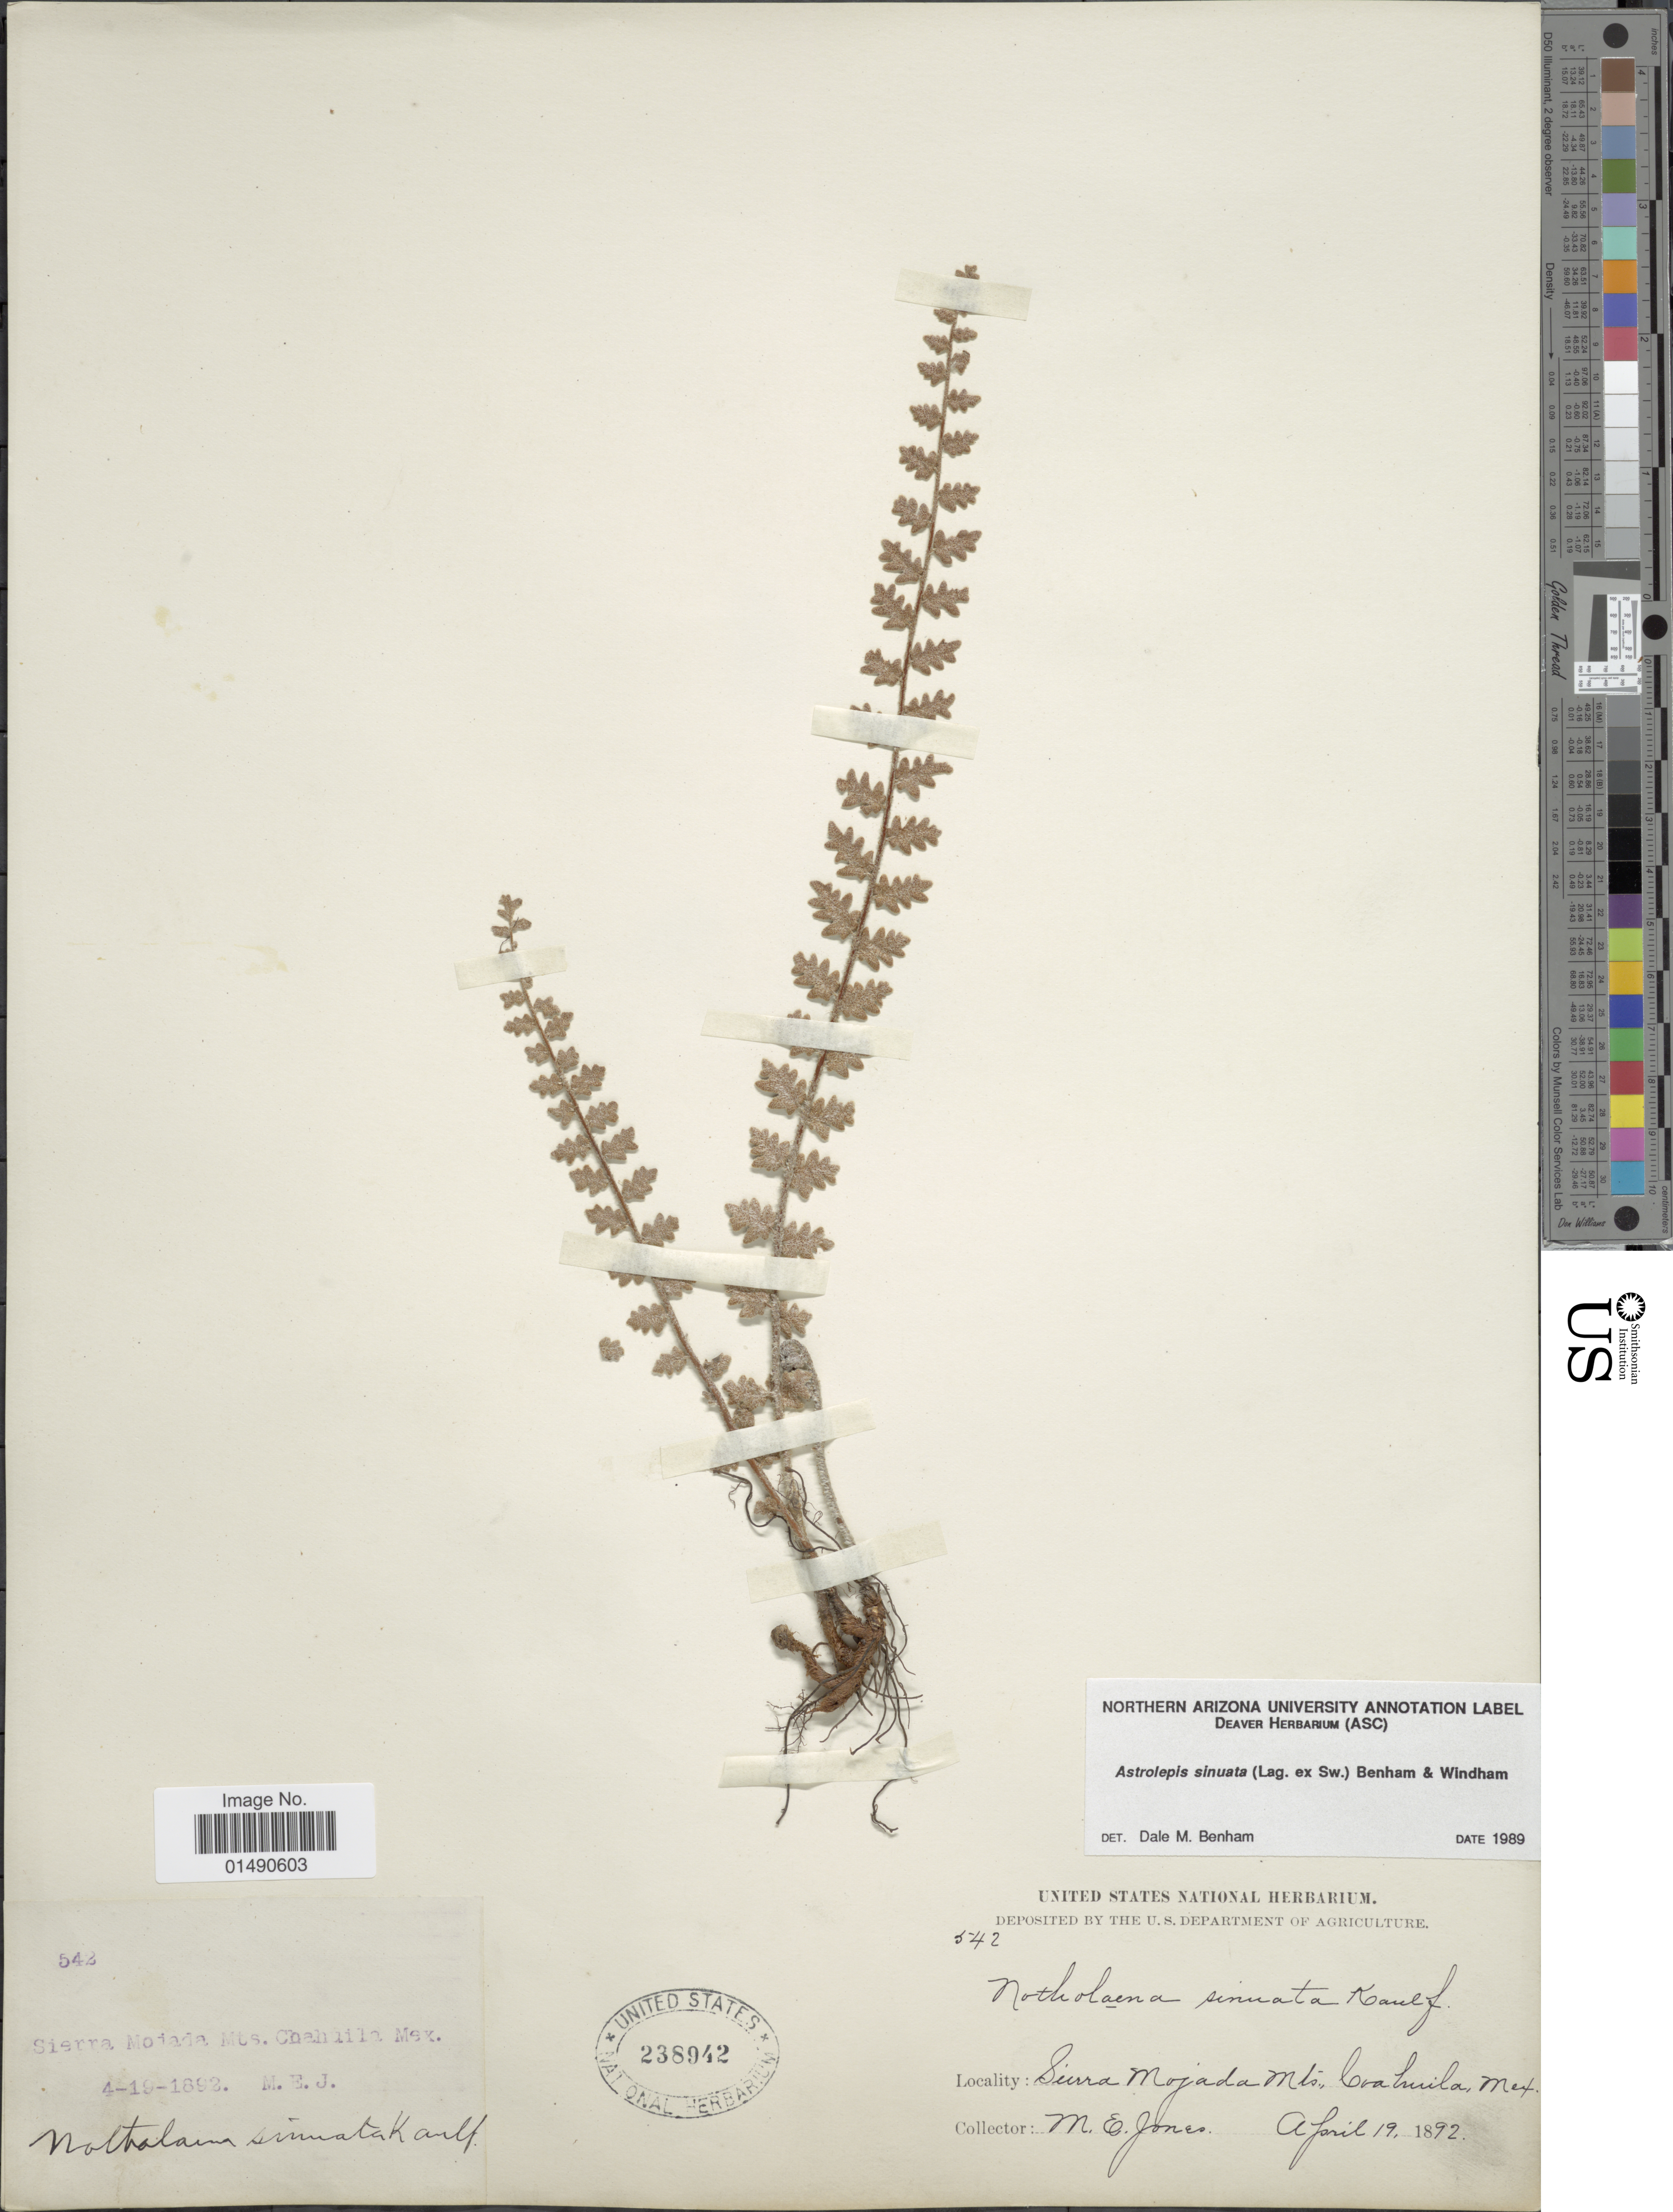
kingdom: Plantae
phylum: Tracheophyta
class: Polypodiopsida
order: Polypodiales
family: Pteridaceae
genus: Astrolepis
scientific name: Astrolepis sinuata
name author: (Lag. ex Sw.) D.M. Benham & Windham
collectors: M. E. Jones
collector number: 542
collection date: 1892-04-19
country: Mexico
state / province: Coahuila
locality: Sierra Mojada Mts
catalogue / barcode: US 238942